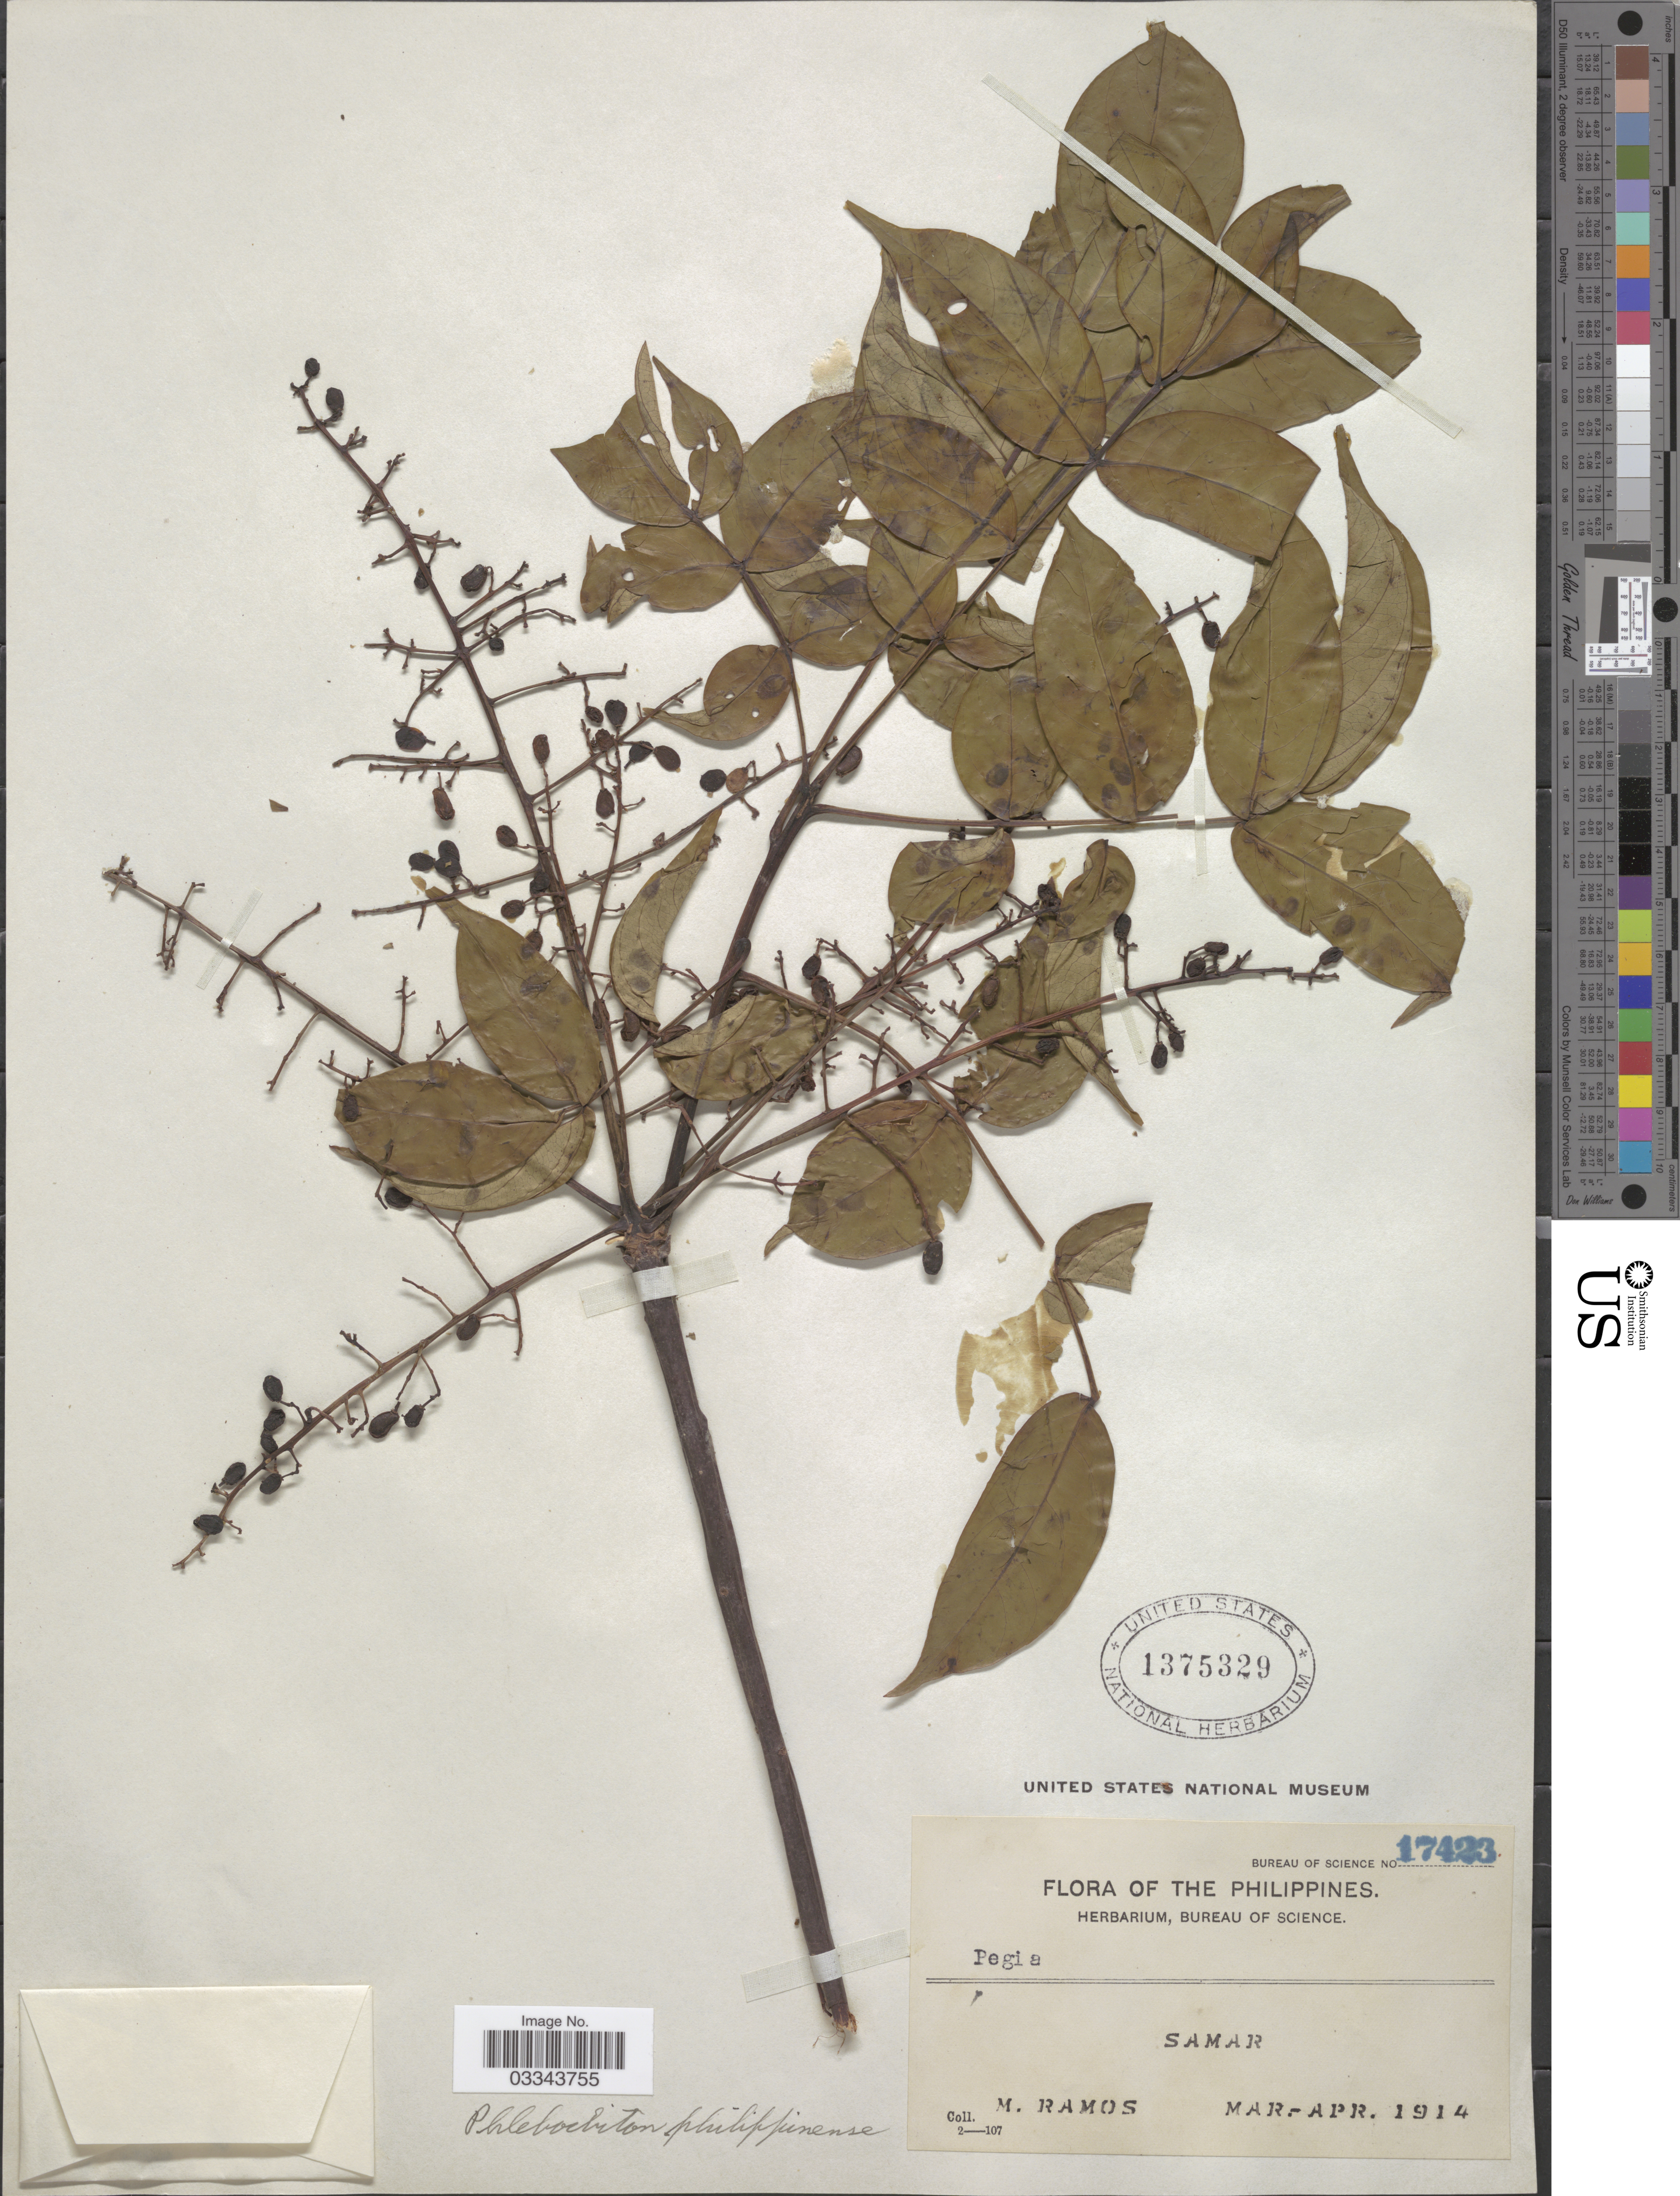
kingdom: Plantae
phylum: Tracheophyta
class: Magnoliopsida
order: Sapindales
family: Anacardiaceae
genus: Solenocarpus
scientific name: Solenocarpus philippinensis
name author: (Elmer) Kosterm.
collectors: M. Ramos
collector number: Bureau of Science 17423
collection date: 1914-03/1914-04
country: Philippines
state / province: Eastern Visayas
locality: Samar.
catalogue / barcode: US 1375329